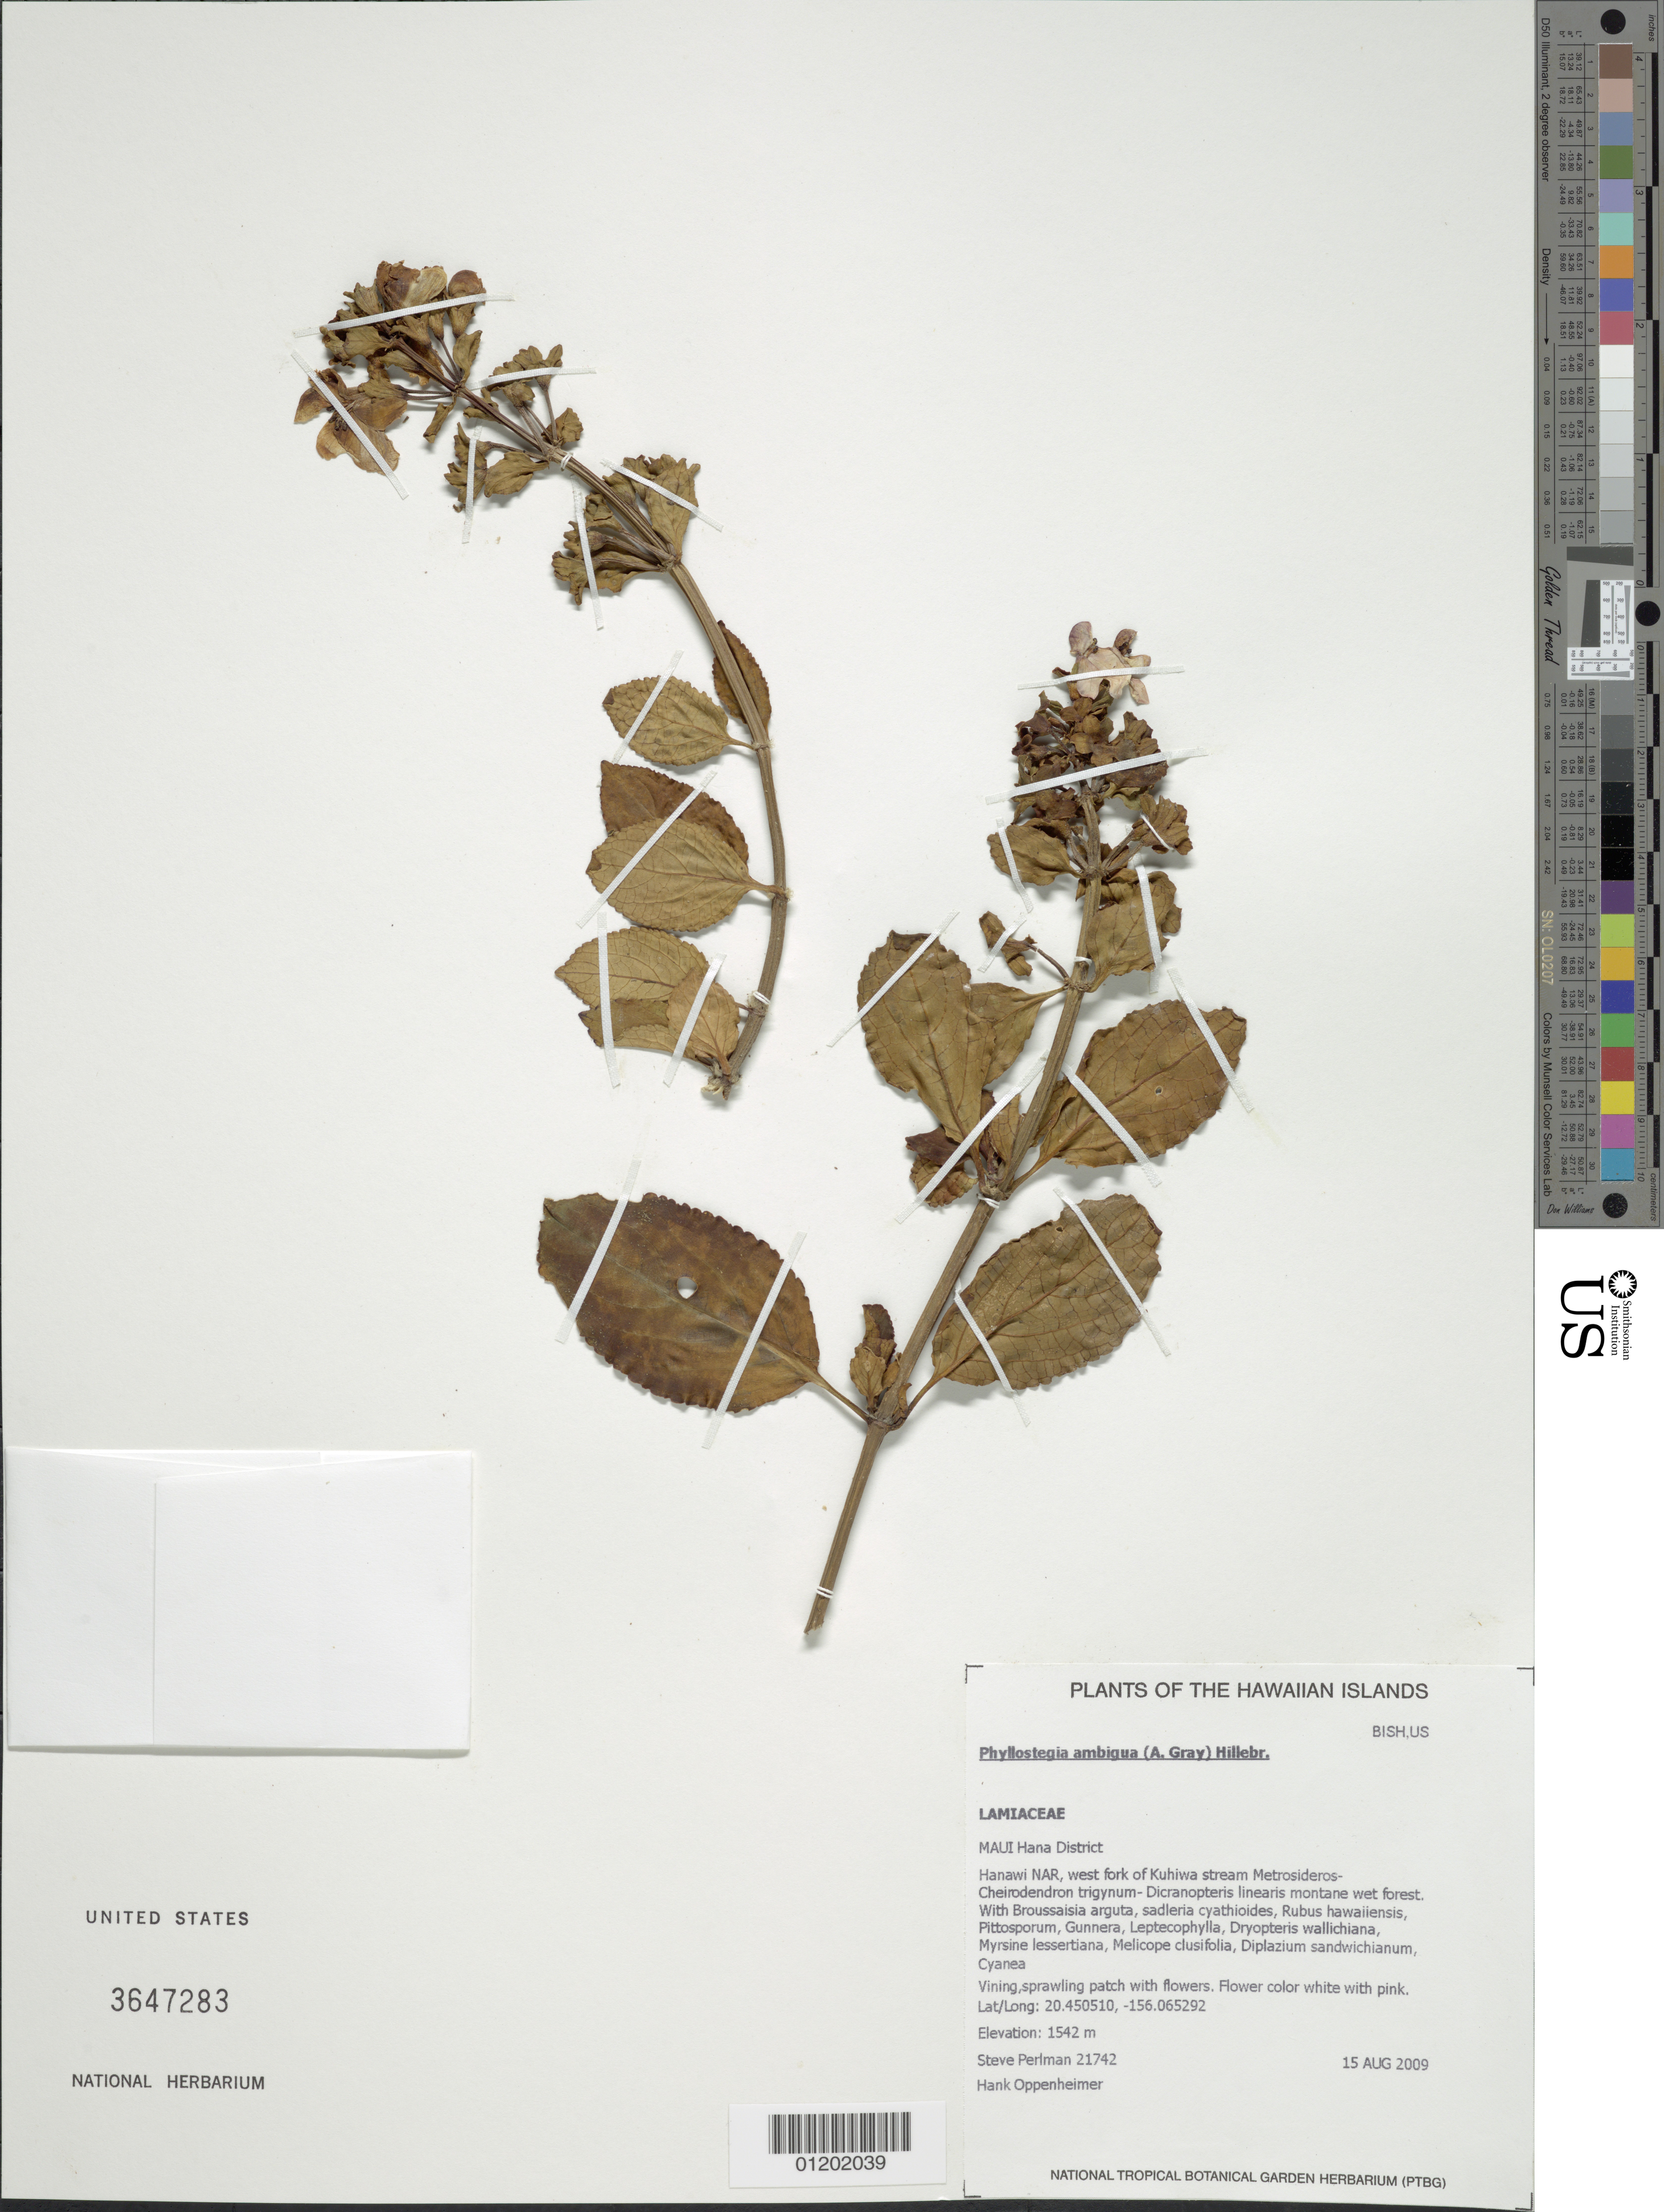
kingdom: Plantae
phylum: Tracheophyta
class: Magnoliopsida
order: Lamiales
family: Lamiaceae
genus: Phyllostegia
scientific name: Phyllostegia ambigua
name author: (A. Gray) Hillebr.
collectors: S. P. Perlman & H. L. Oppenheimer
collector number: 21742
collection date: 2009-08-15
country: United States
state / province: Hawaii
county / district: Maui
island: Maui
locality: Hamakua District, Hanawi NAR, west fork of Kuhiwa stream.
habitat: Montane wet forest.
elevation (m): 1542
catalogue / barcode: US 3647283